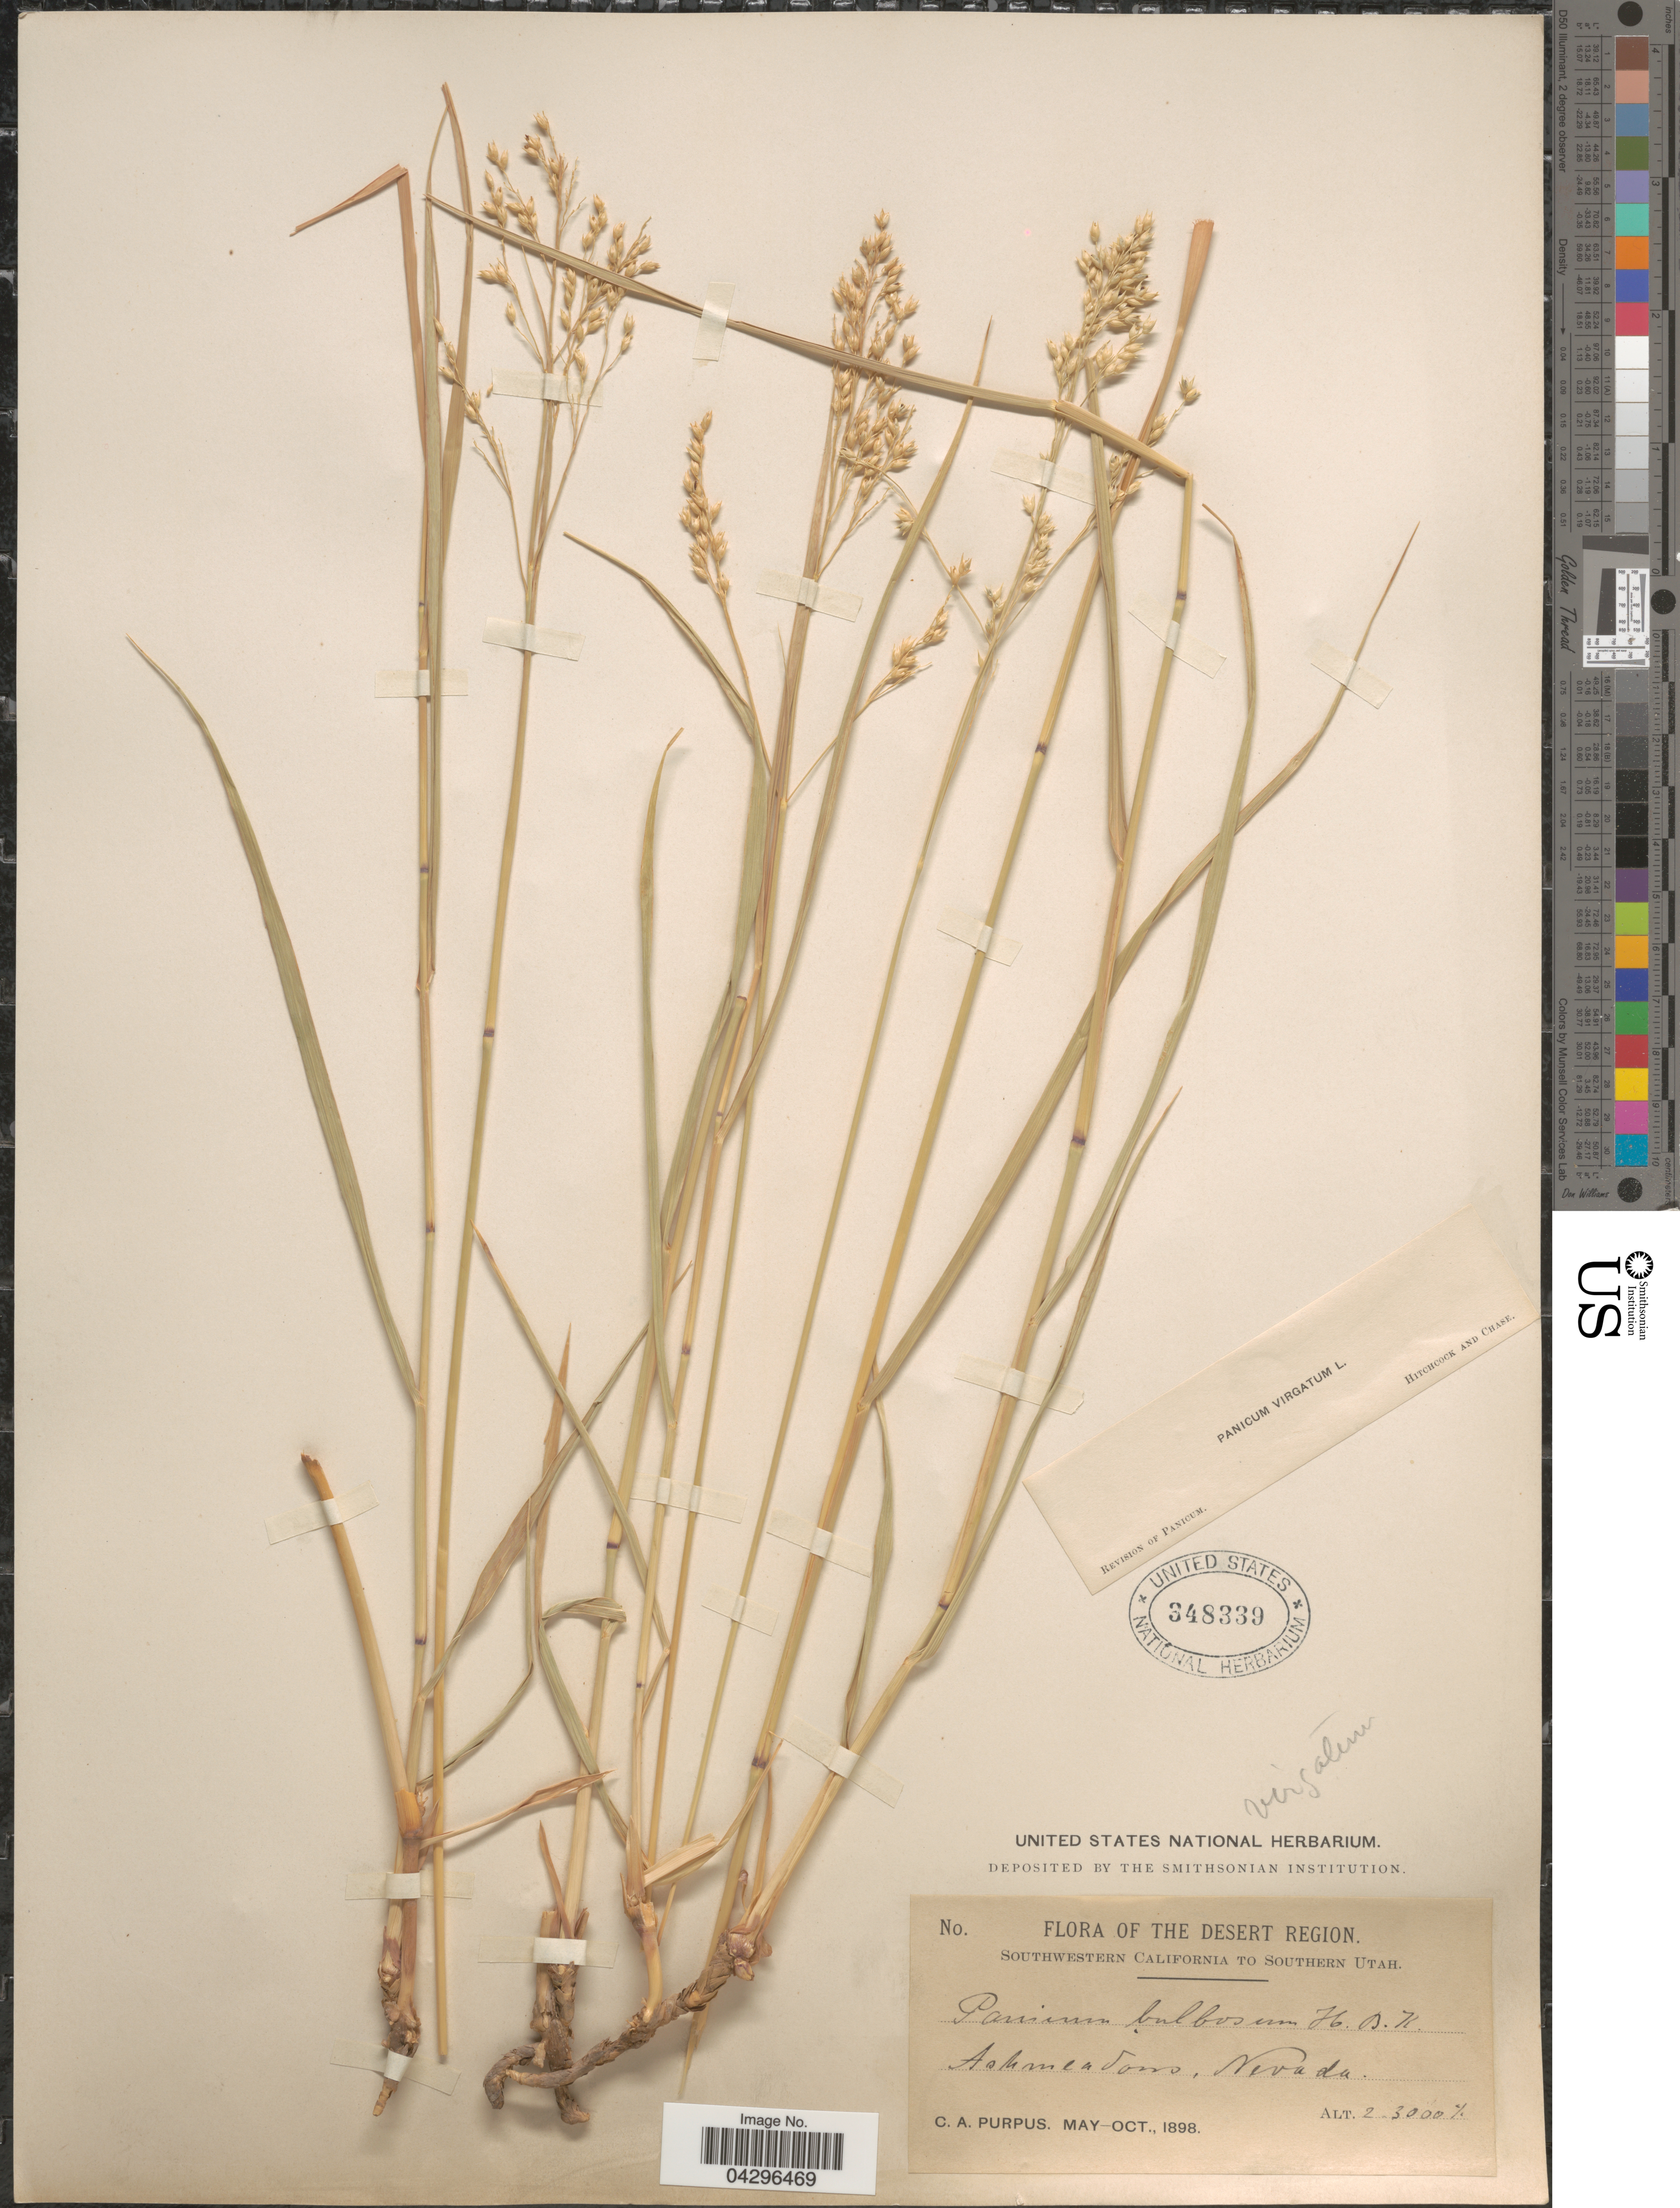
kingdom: Plantae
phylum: Tracheophyta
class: Liliopsida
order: Poales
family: Poaceae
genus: Panicum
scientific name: Panicum virgatum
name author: L.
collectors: C. A. Purpus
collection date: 1898-05/1898-10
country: United States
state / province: Nevada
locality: The Desert Region. Ash meadows.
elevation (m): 701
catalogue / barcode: US 348339